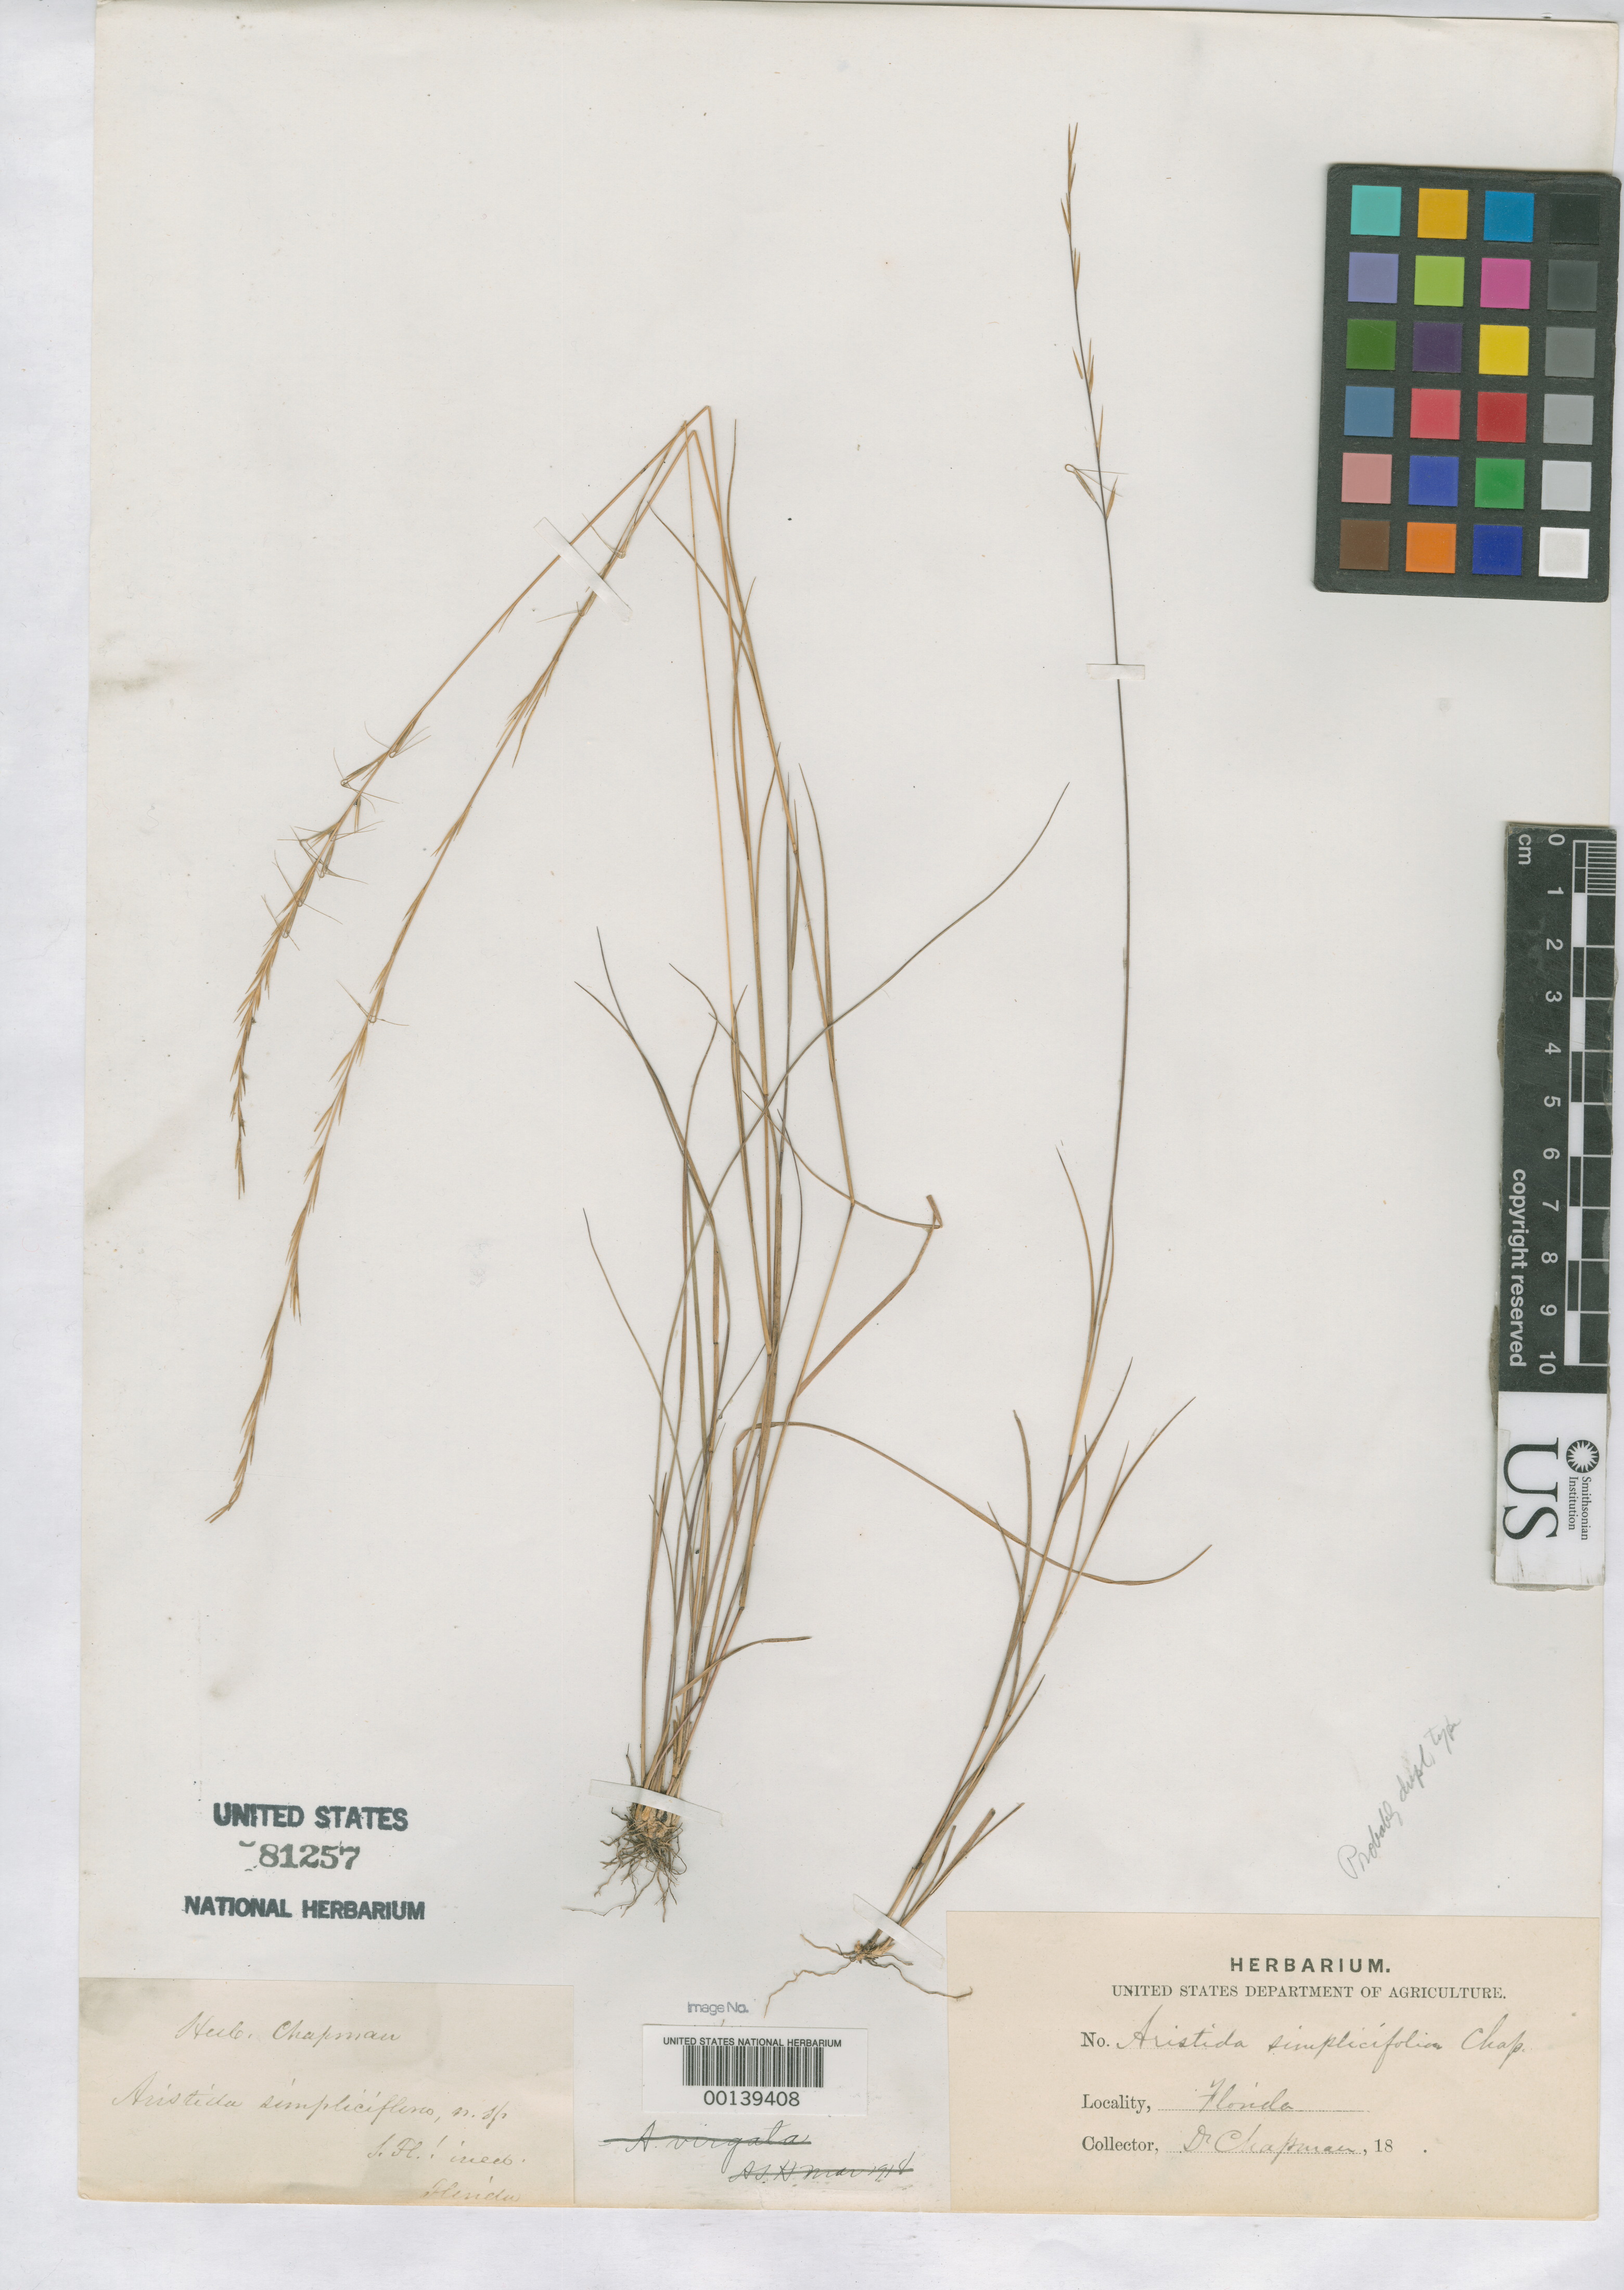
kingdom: Plantae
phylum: Tracheophyta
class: Liliopsida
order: Poales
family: Poaceae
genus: Aristida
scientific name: Aristida simpliciflora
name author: Chapm.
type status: Type Collection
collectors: A. W. Chapman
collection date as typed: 18--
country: United States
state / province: Florida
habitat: Damp pine barrens.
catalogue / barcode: US 81257